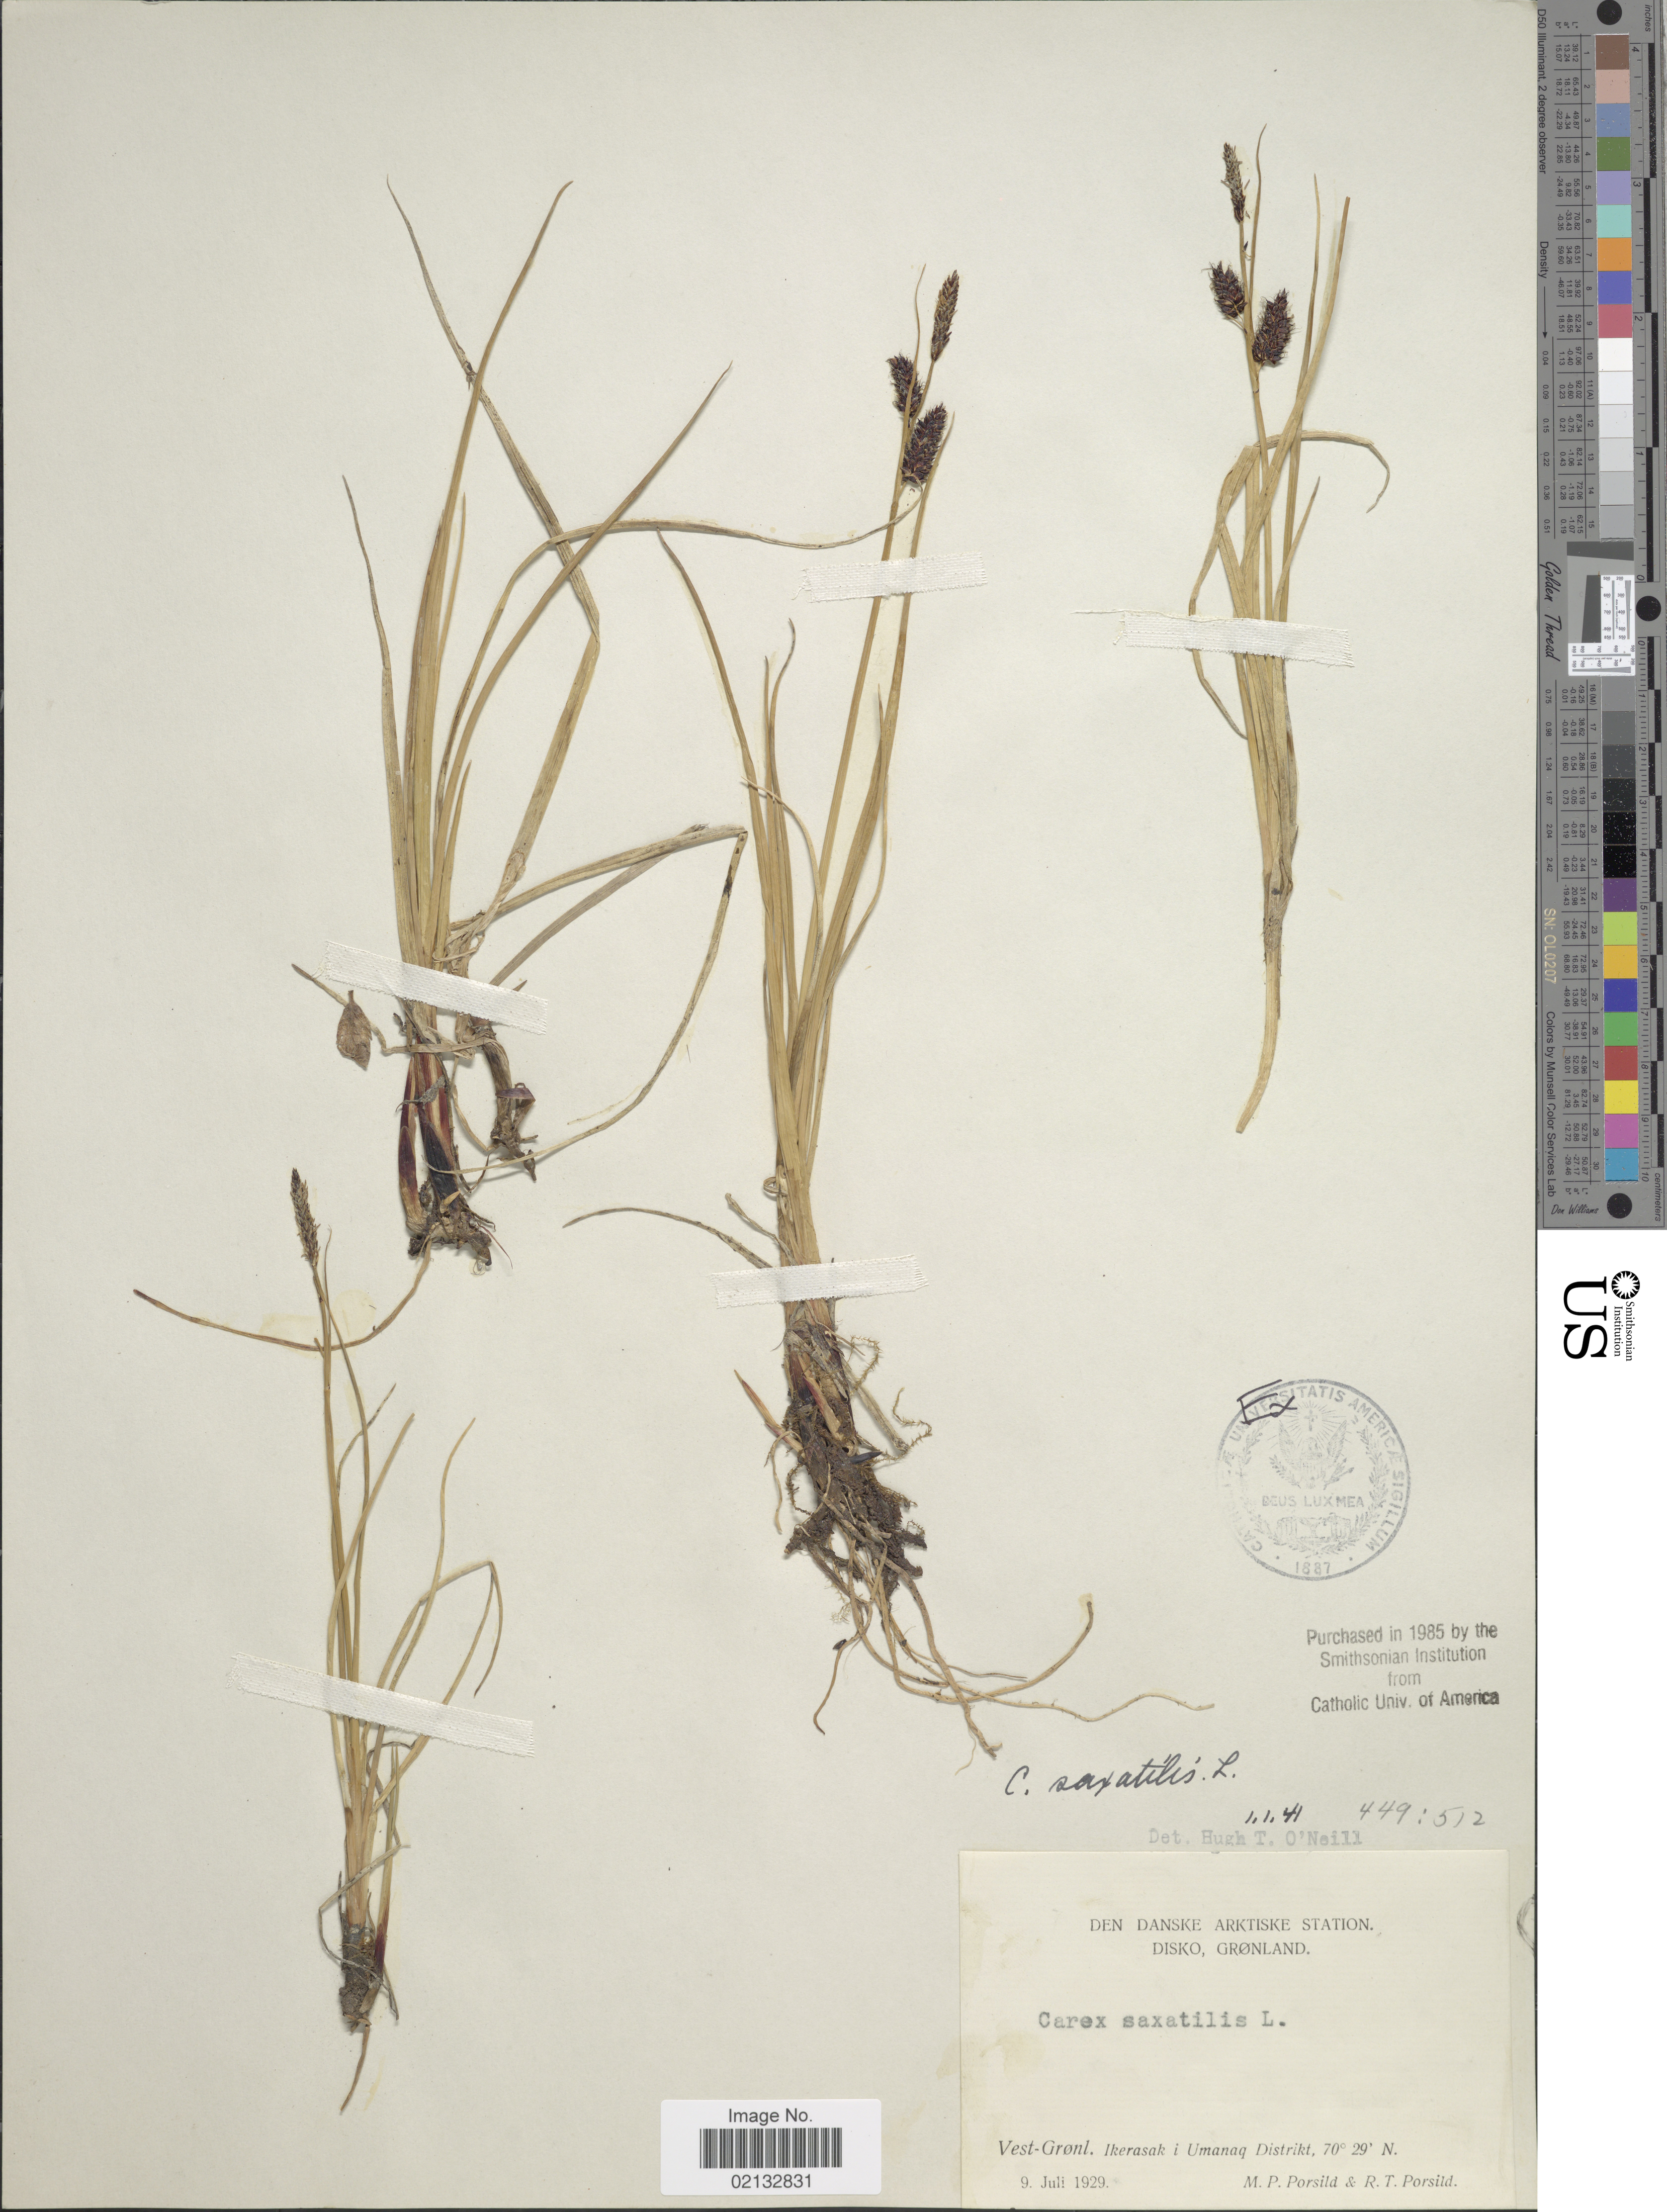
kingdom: Plantae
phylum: Tracheophyta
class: Liliopsida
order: Poales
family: Cyperaceae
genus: Carex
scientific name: Carex saxatilis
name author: L.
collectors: M. P. Porsild & R. T. Porsild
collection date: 1929-07-09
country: Greenland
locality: Den Danske Arktiske Station. Disko. Gronland. Vest-Gronl. Ikerasak i Umanaq Distrikt